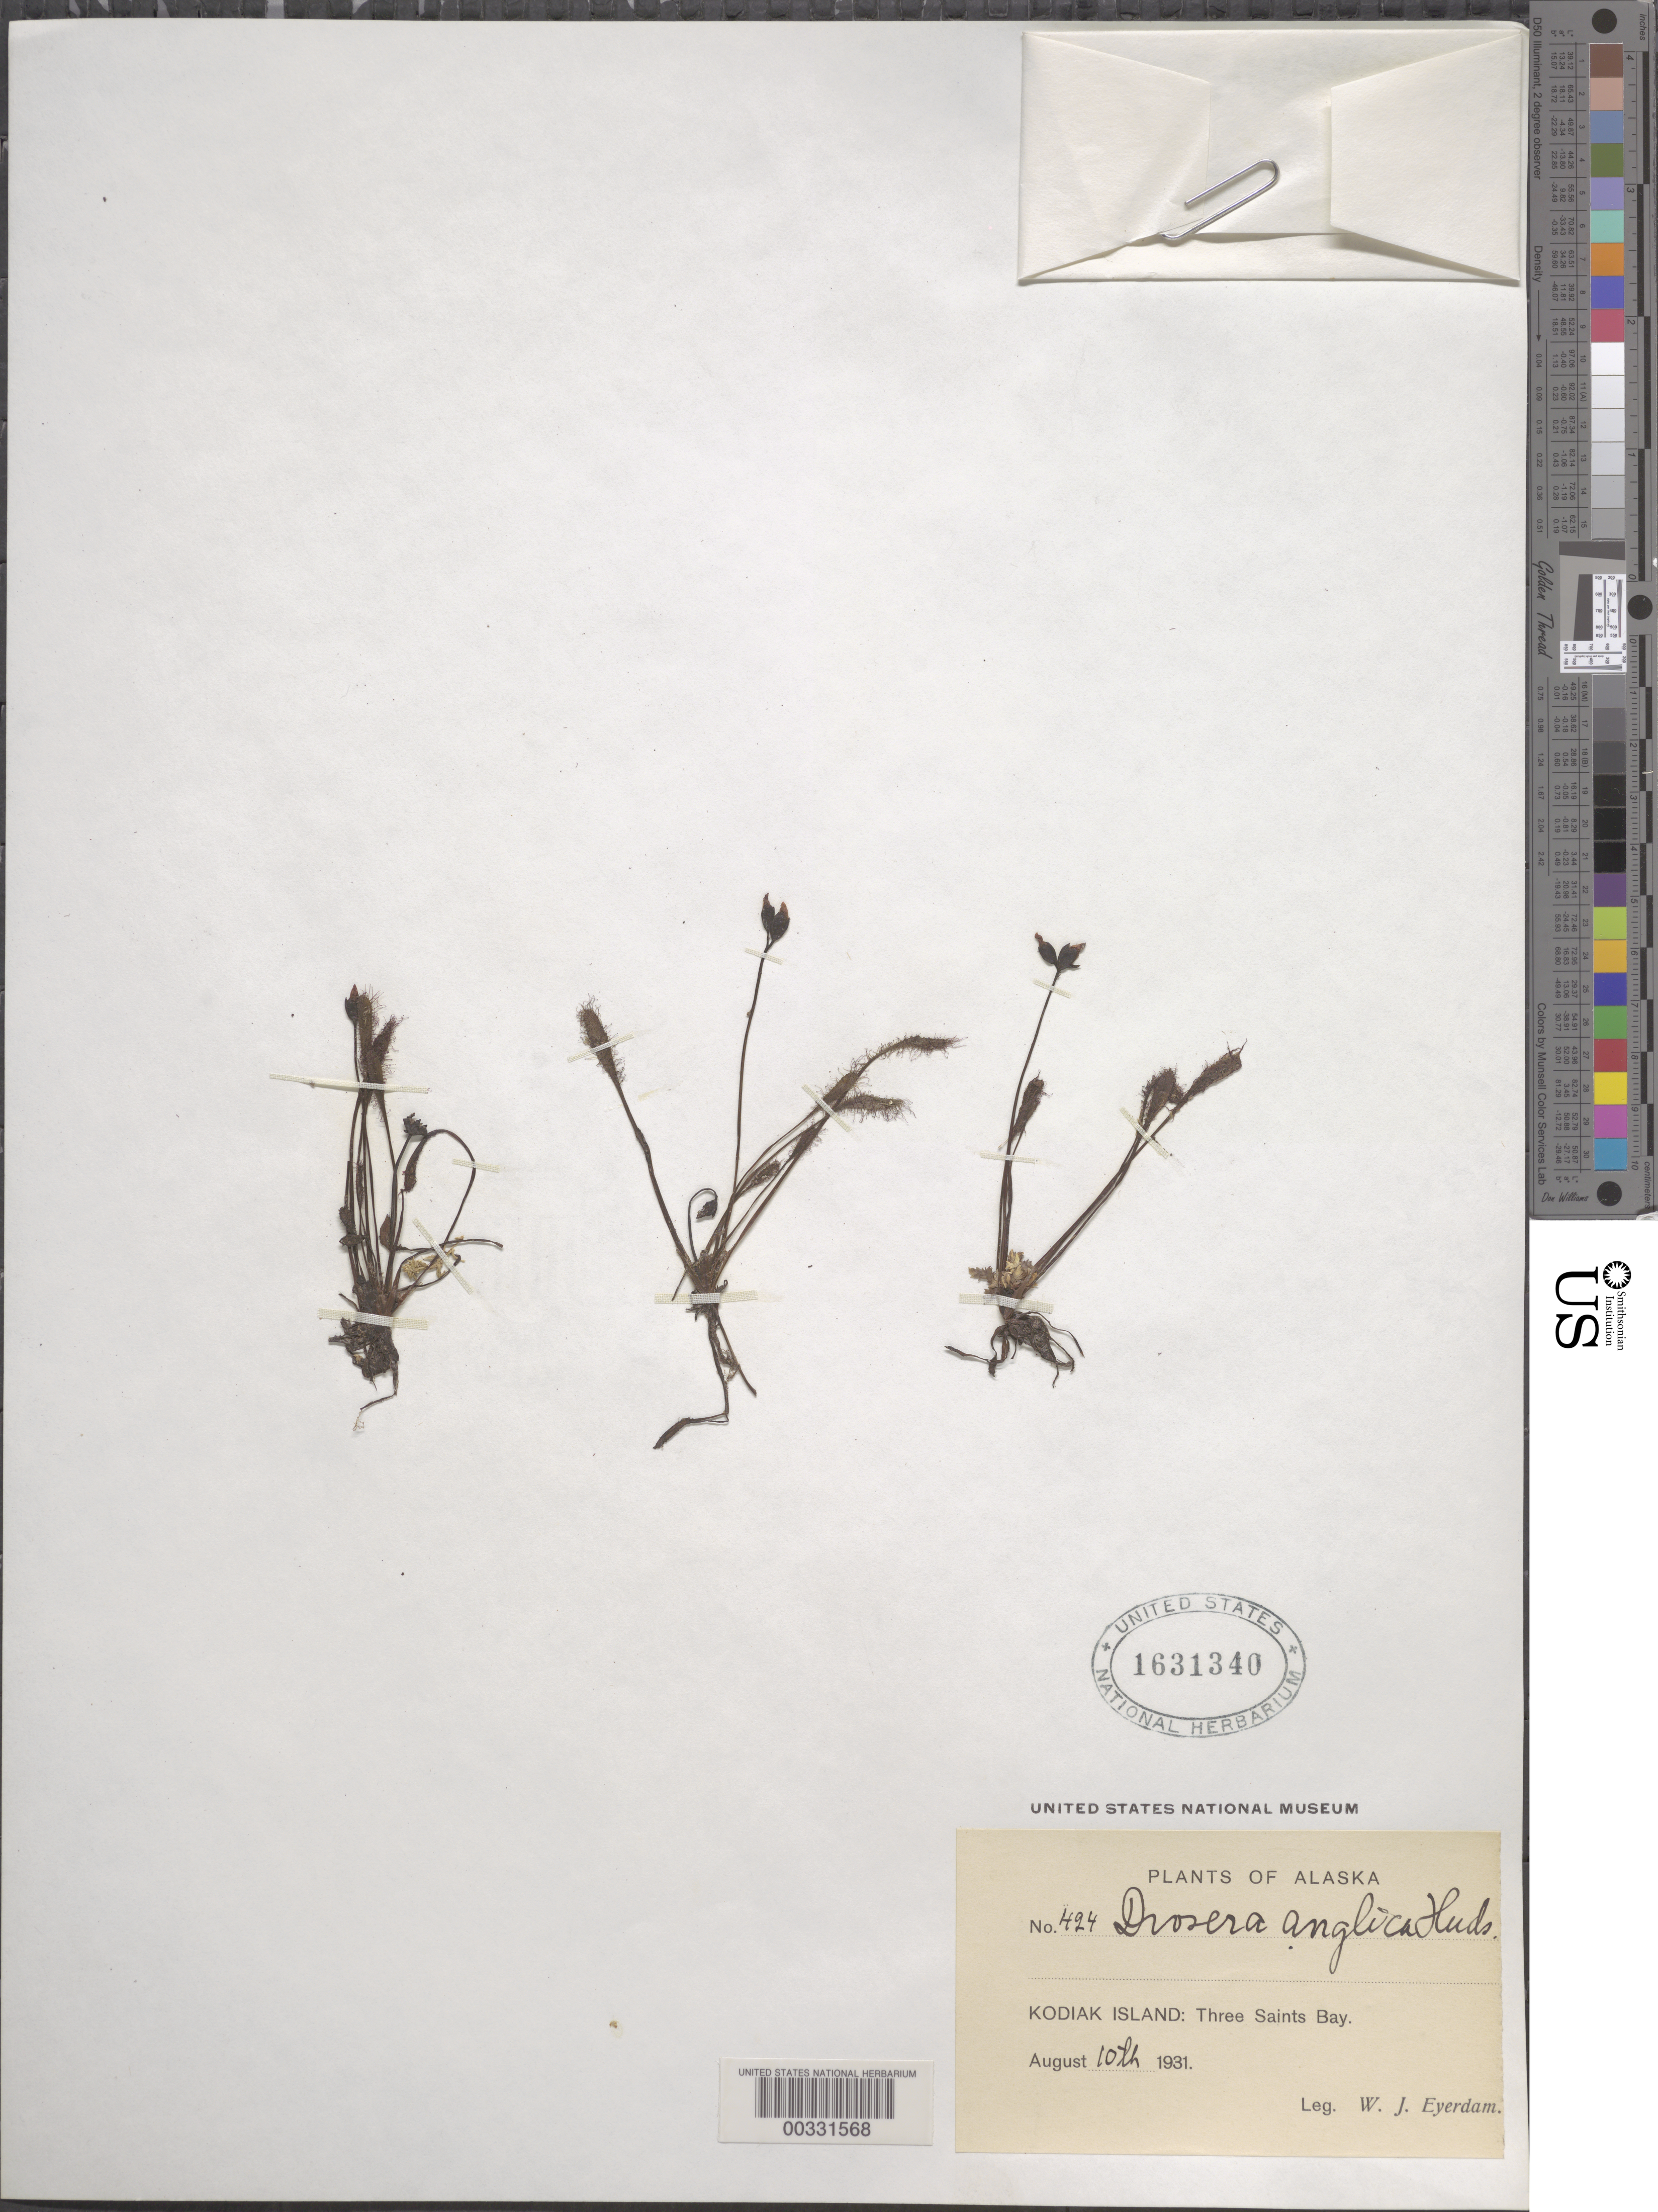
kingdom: Plantae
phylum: Tracheophyta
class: Magnoliopsida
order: Caryophyllales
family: Droseraceae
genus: Drosera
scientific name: Drosera anglica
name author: Huds.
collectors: W. J. Eyerdam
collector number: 424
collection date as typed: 10 Aug 1931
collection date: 1931-08-10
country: United States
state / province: Alaska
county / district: Kodiak Island Borough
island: Kodiak Island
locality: Kodiak island: three saints bay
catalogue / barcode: US 1631340